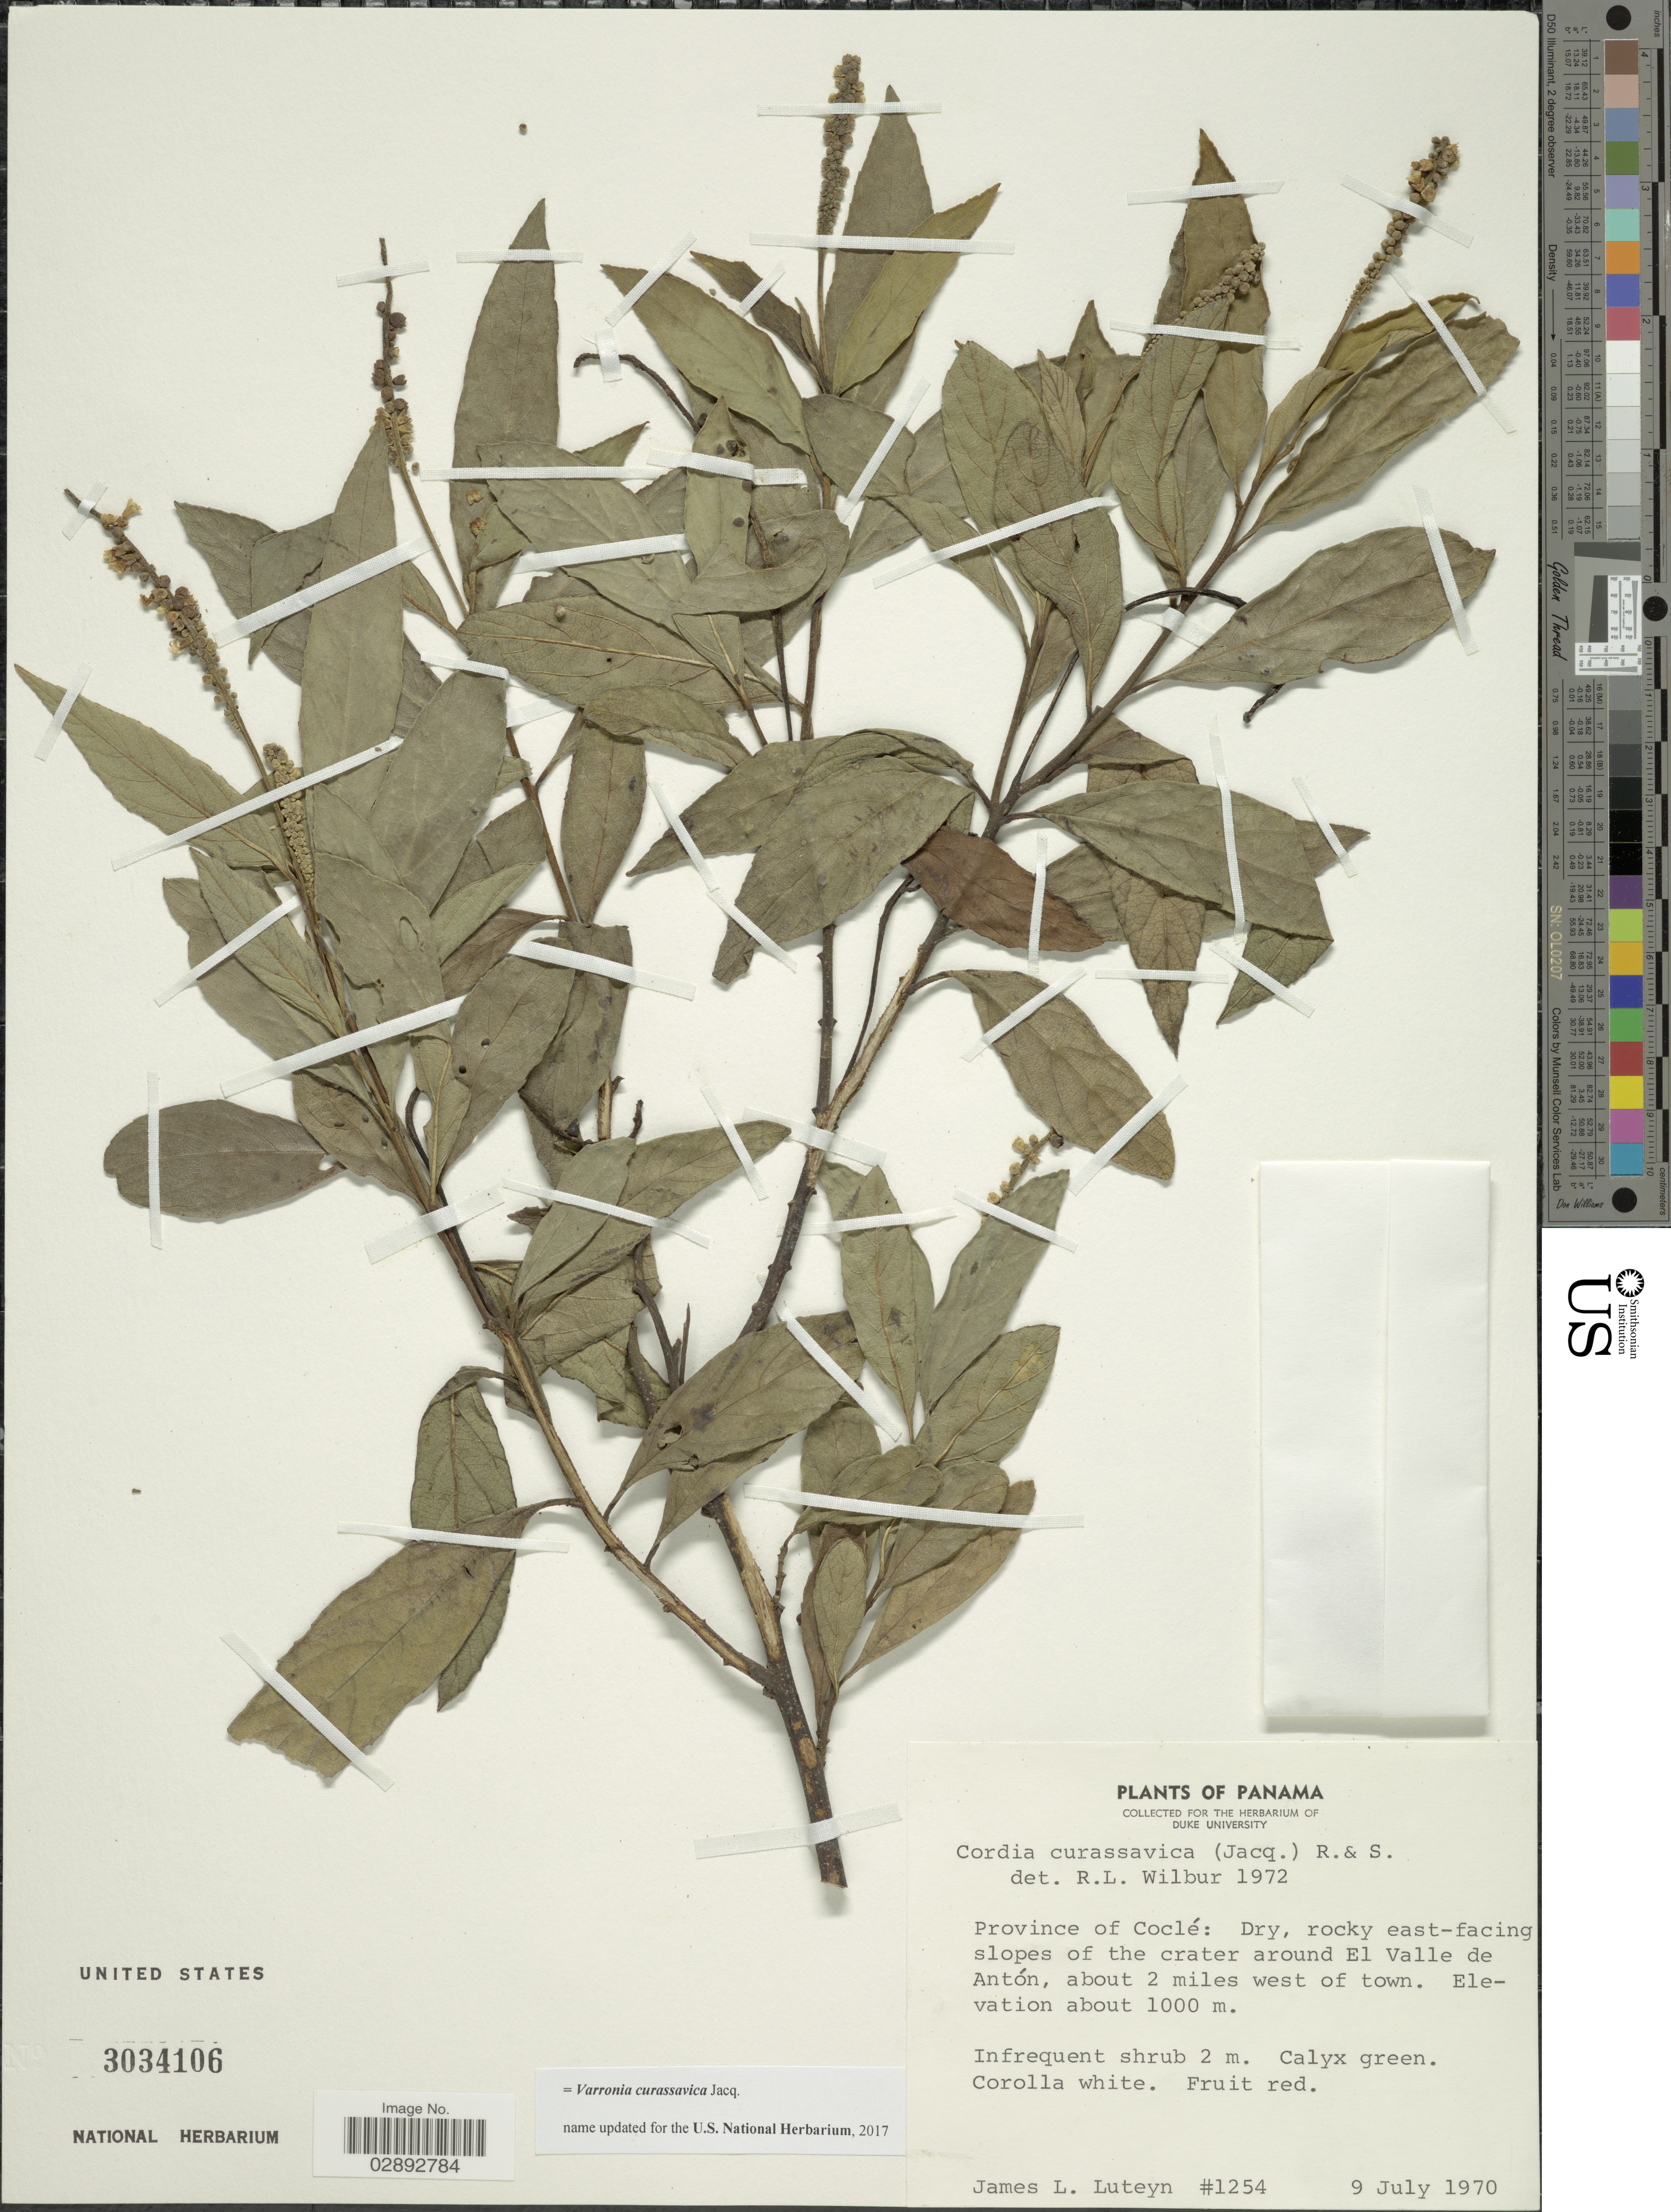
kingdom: Plantae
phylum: Tracheophyta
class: Magnoliopsida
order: Boraginales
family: Cordiaceae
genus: Varronia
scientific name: Varronia curassavica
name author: Jacq.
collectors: J. L. Luteyn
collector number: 1254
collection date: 1970-07-09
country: Panama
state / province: Coclé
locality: Province of Coclé: Dry, rocky east-facing slopes of the crater around El Valle de Antón, about 2 miles west of town.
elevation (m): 1000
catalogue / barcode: US 3034106